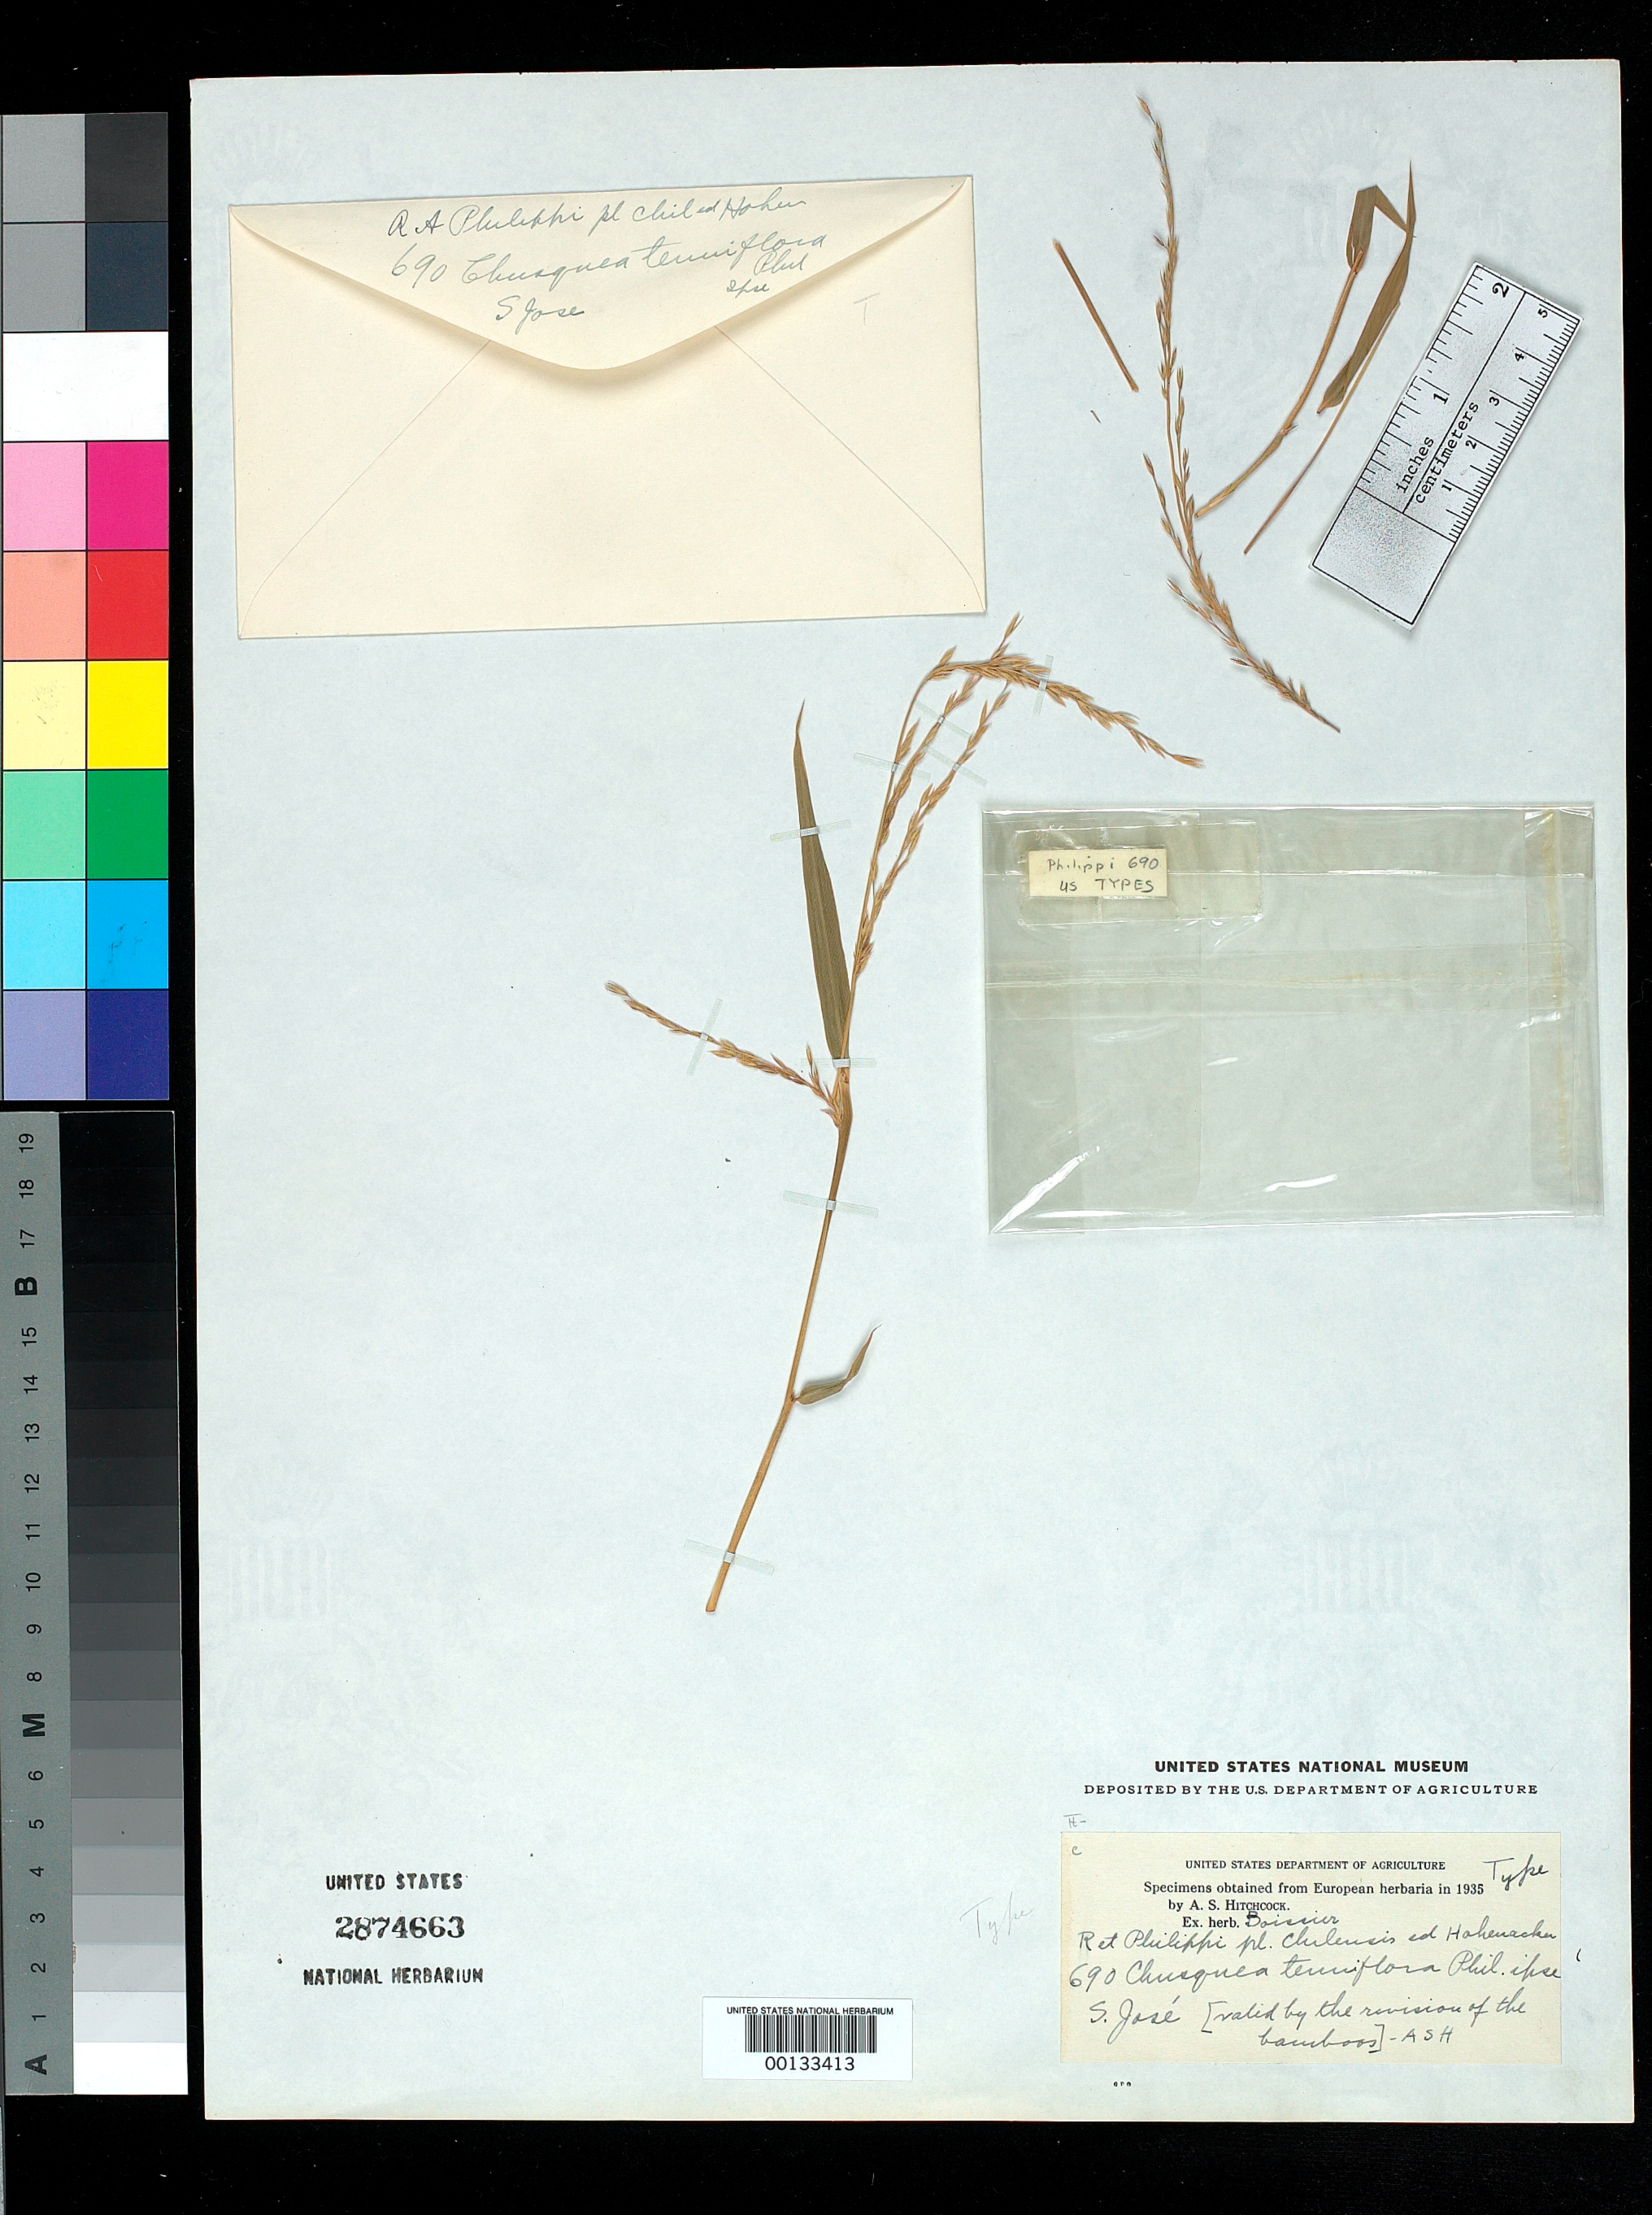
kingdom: Plantae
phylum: Tracheophyta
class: Liliopsida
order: Poales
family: Poaceae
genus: Chusquea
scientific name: Chusquea tenuiflora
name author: Phil.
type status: Type Material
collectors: R. A. Philippi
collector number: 690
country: Chile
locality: San Jose.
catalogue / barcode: US 2874663